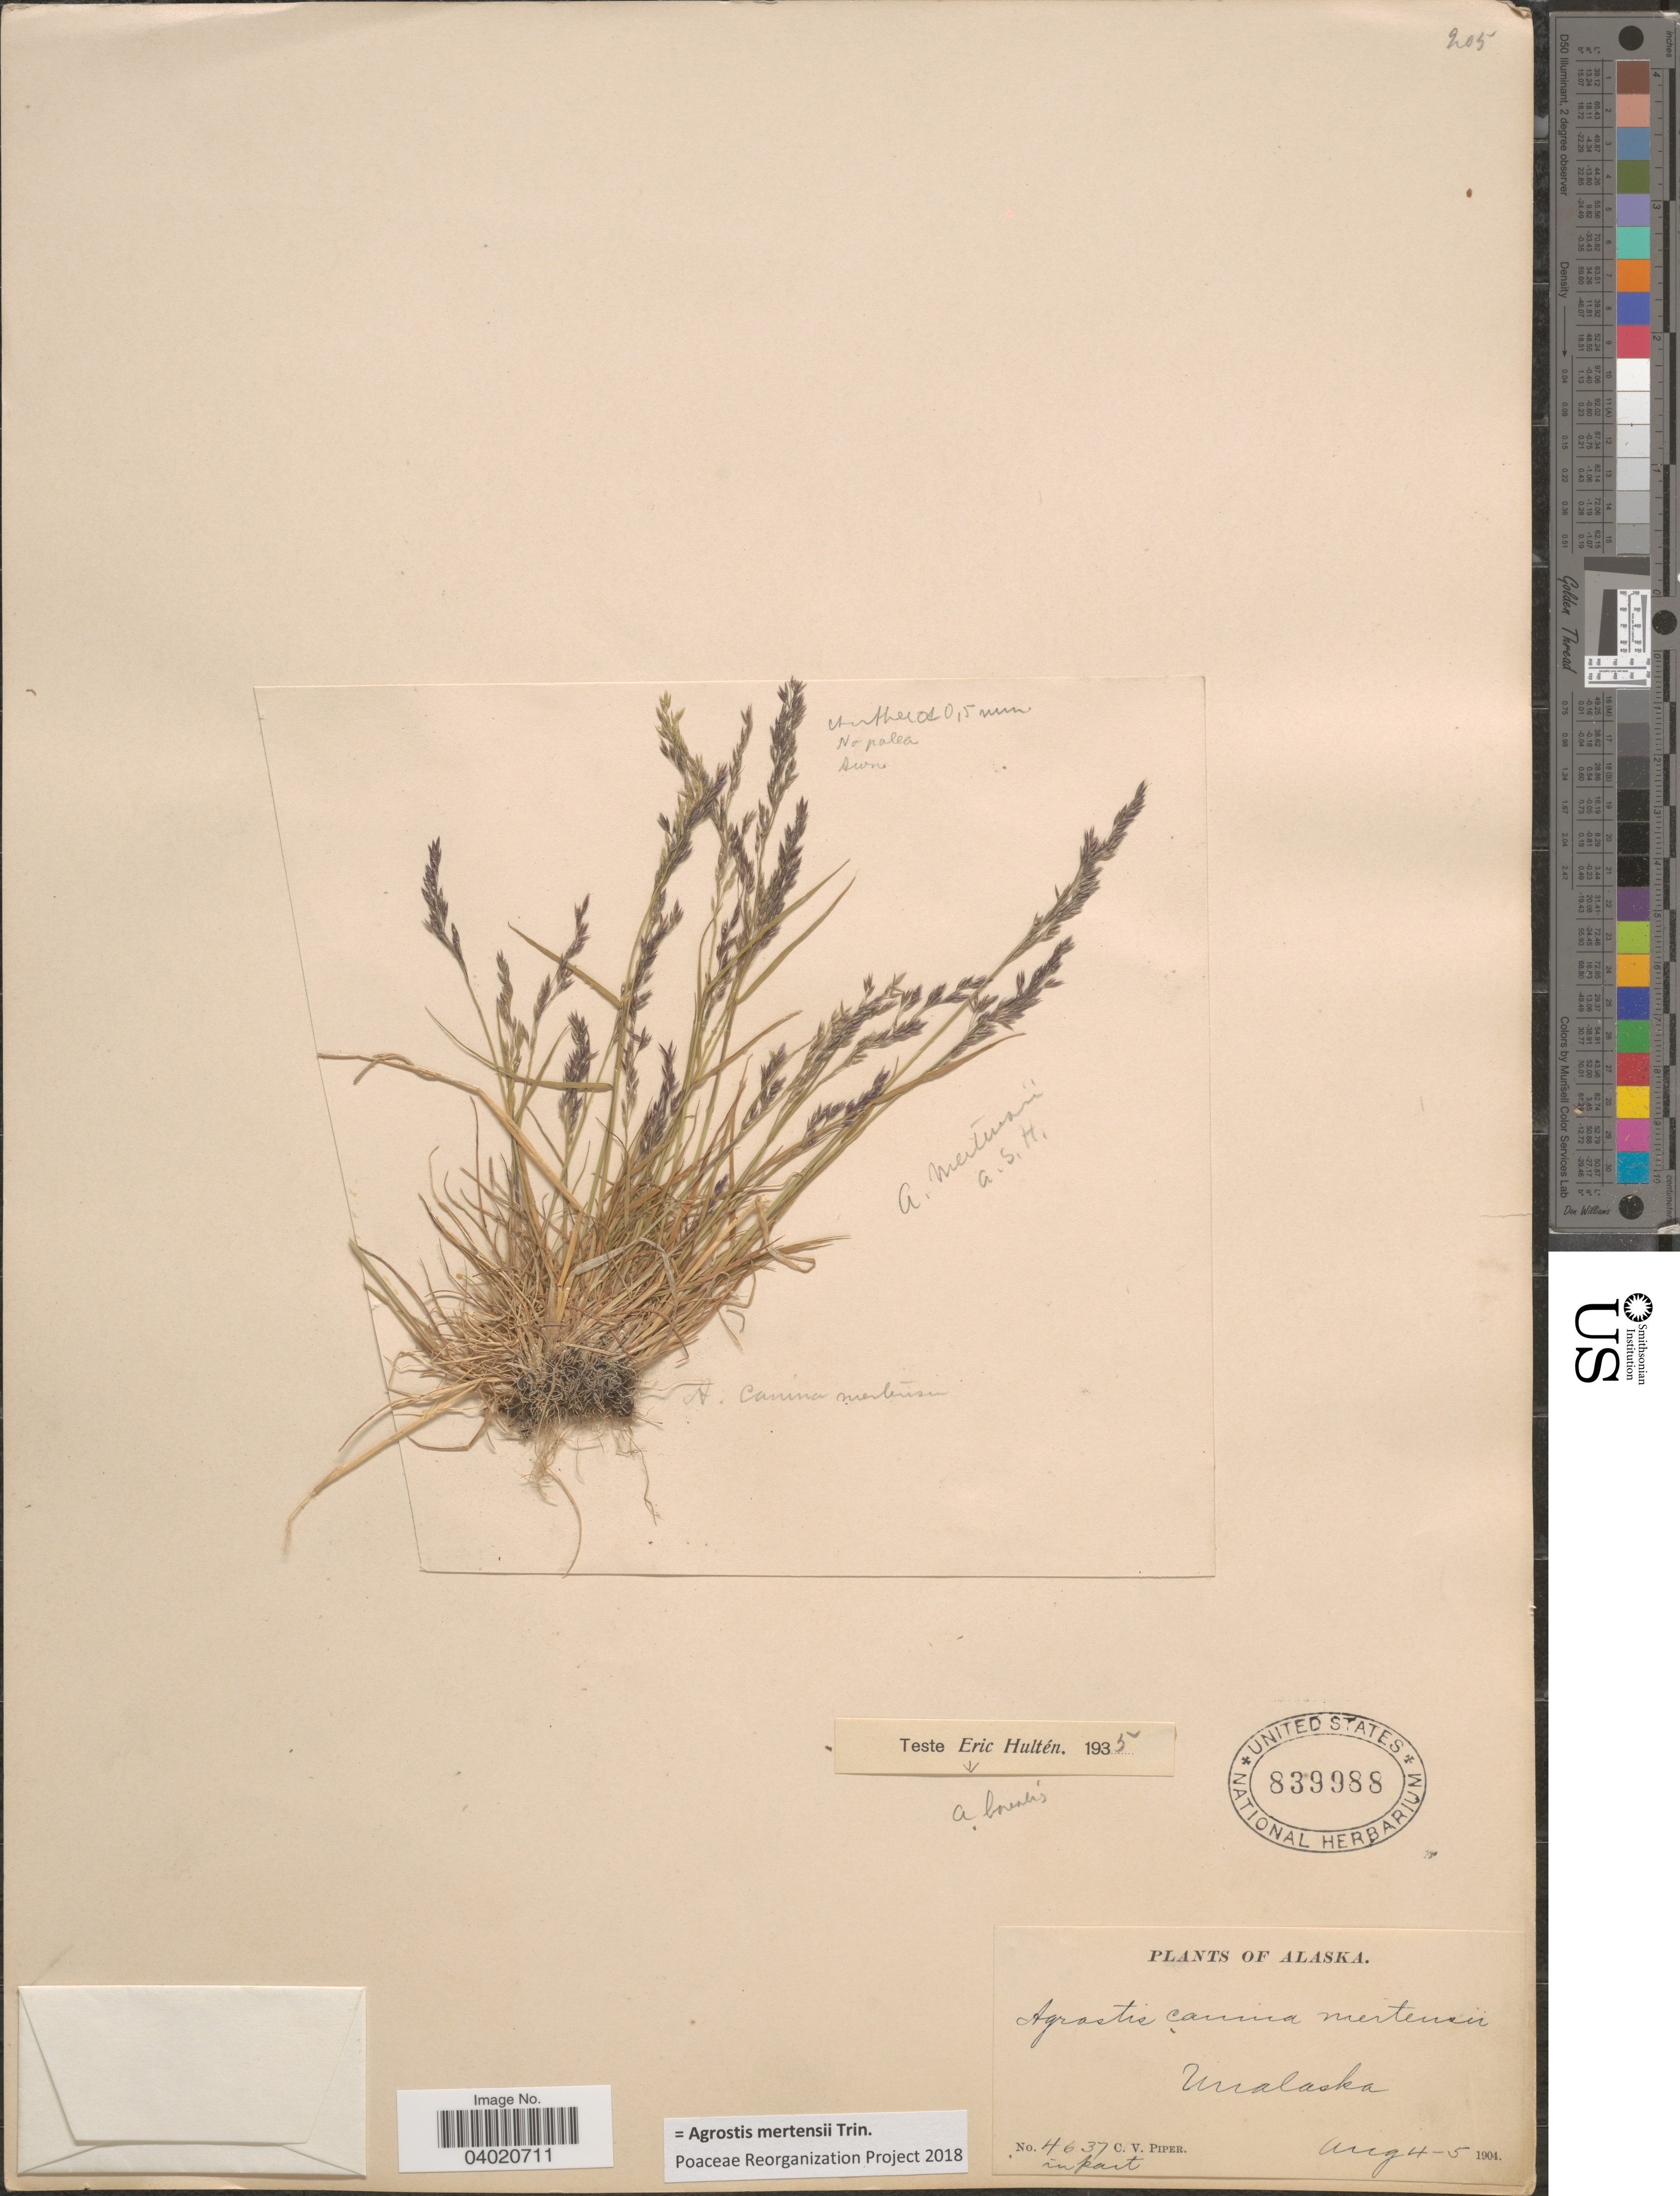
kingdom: Plantae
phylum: Tracheophyta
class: Liliopsida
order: Poales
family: Poaceae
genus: Agrostis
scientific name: Agrostis mertensii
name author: Trin.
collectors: C. V. Piper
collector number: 4637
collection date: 1904-08-04/1904-08-05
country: United States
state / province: Alaska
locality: Unalaska.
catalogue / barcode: US 839988